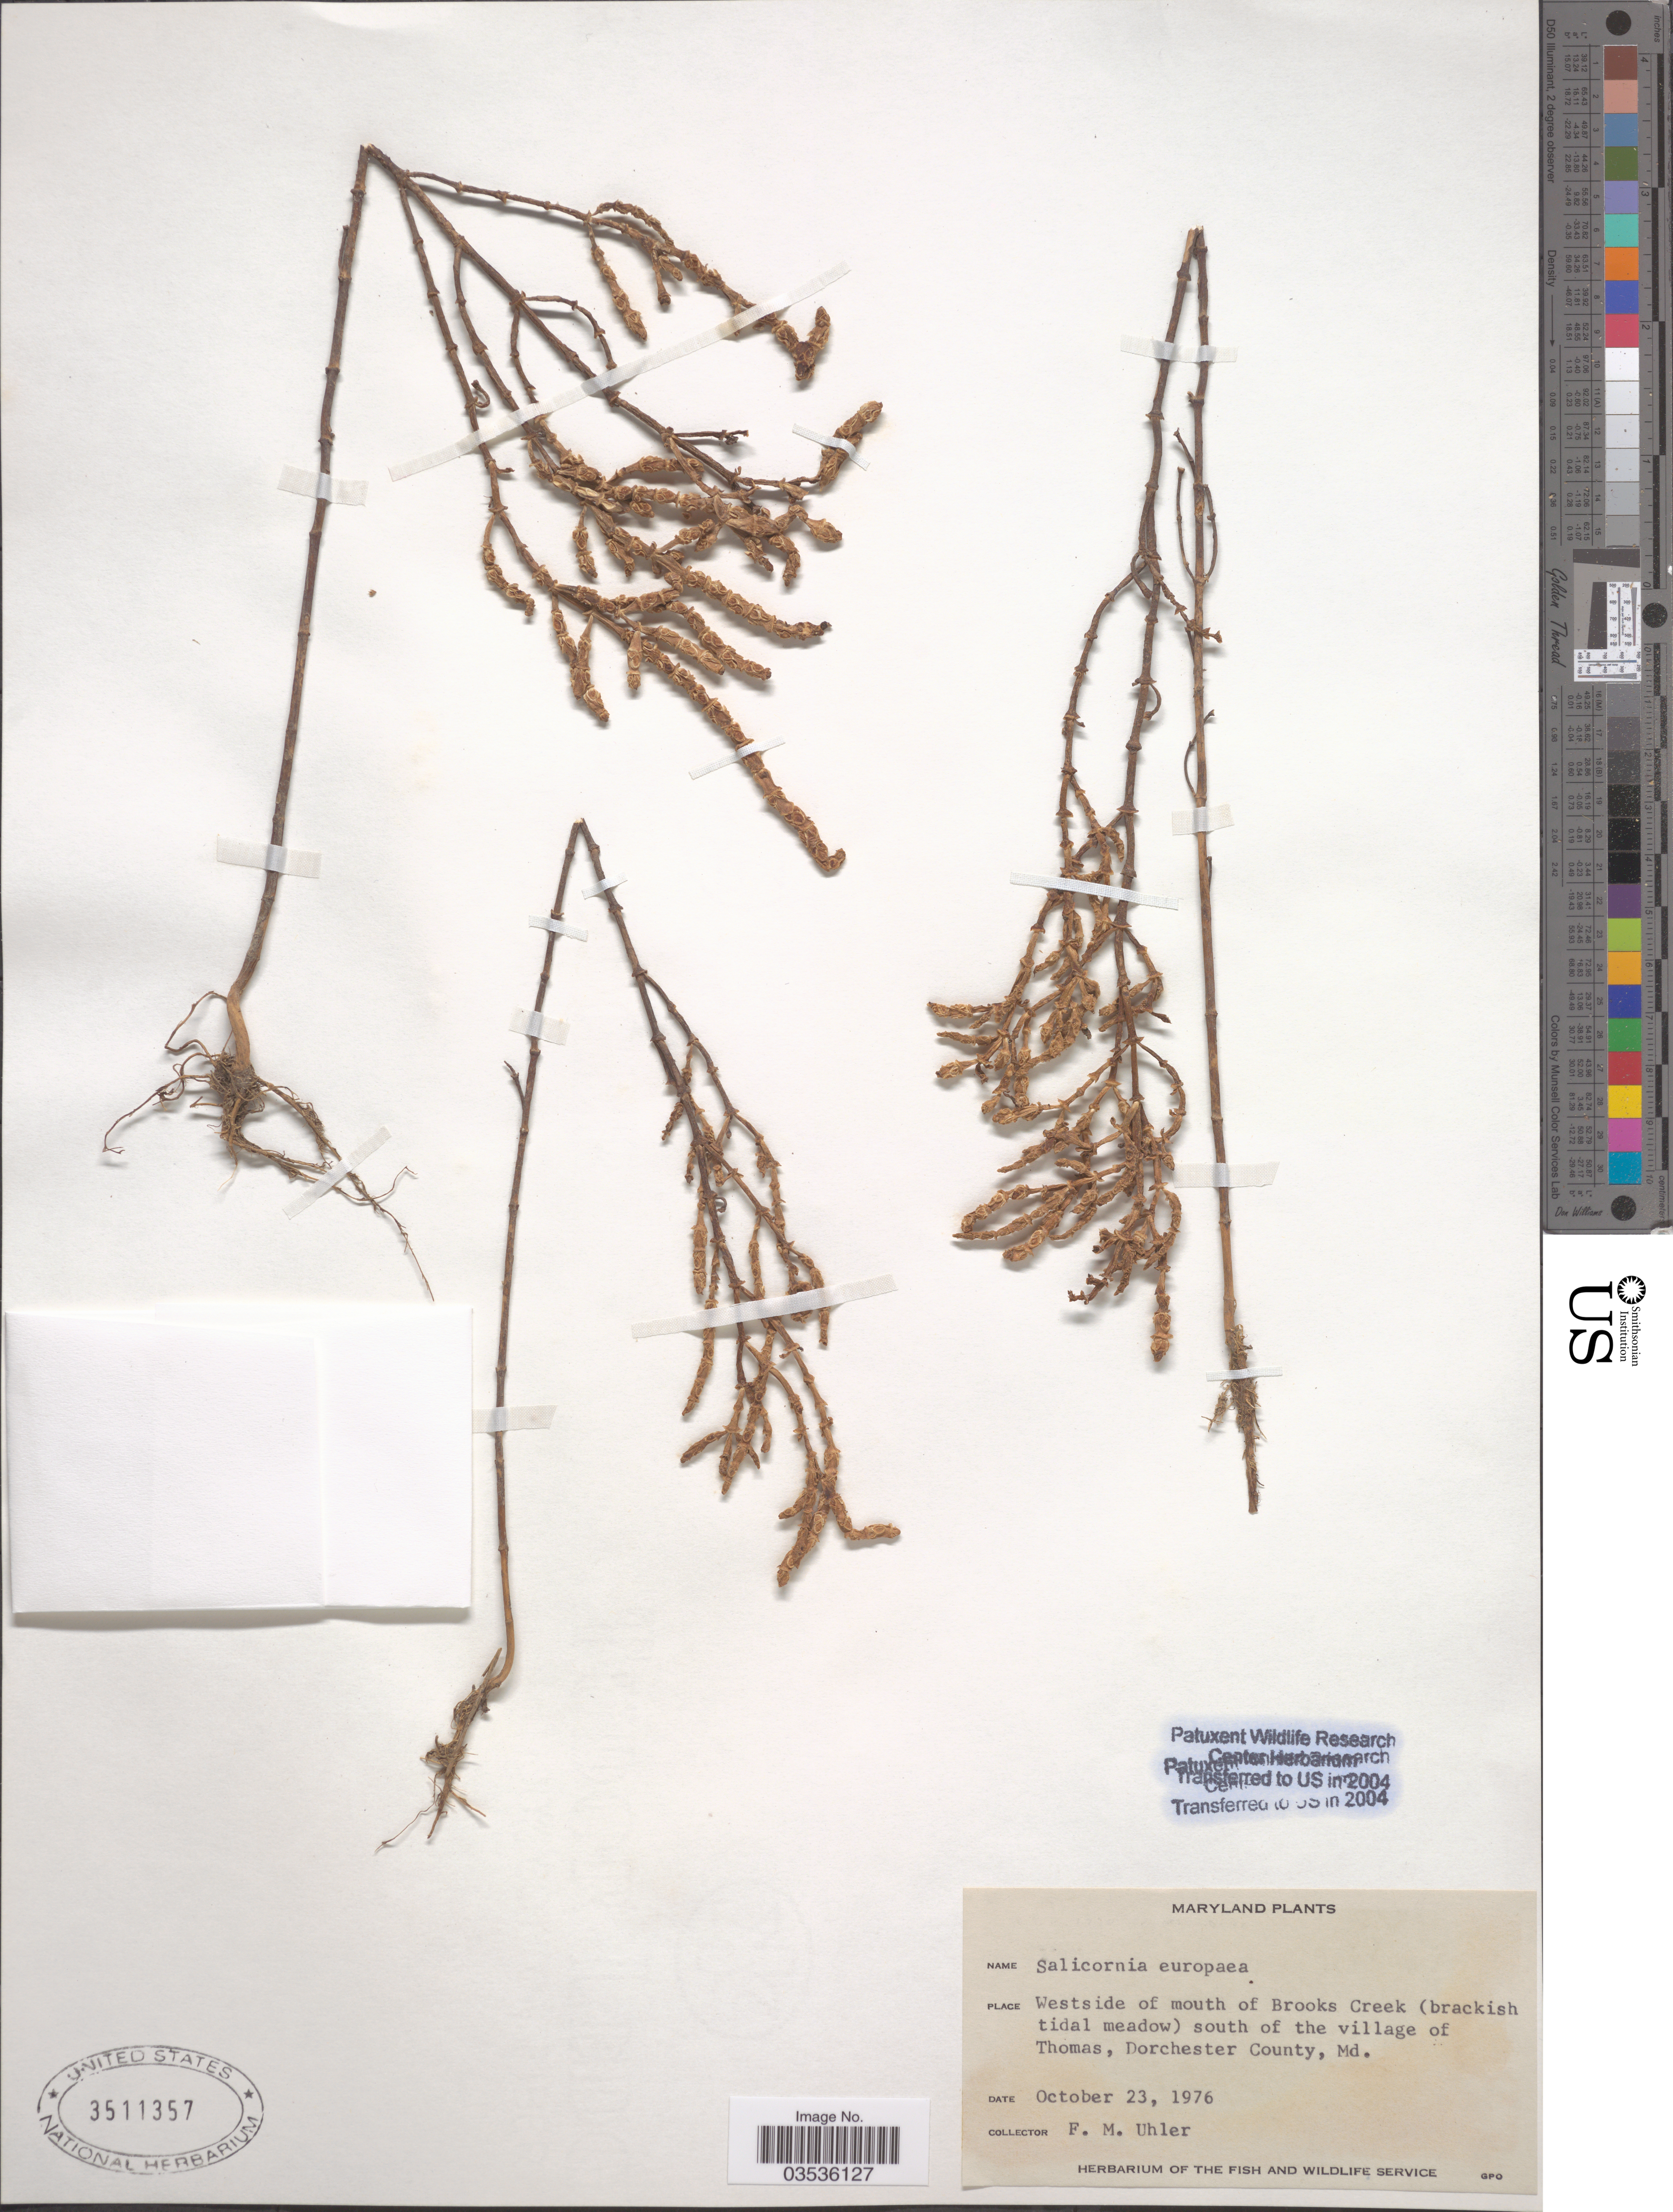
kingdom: Plantae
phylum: Tracheophyta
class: Magnoliopsida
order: Caryophyllales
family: Amaranthaceae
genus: Salicornia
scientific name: Salicornia europaea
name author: L.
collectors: F. M. Uhler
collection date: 1976-10-23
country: United States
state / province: Maryland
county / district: Dorchester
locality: Westside of mouth of Brooks Creek (brackish tidal meadow) south of the village of Thomas, Dorchester County.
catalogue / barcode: US 3511357